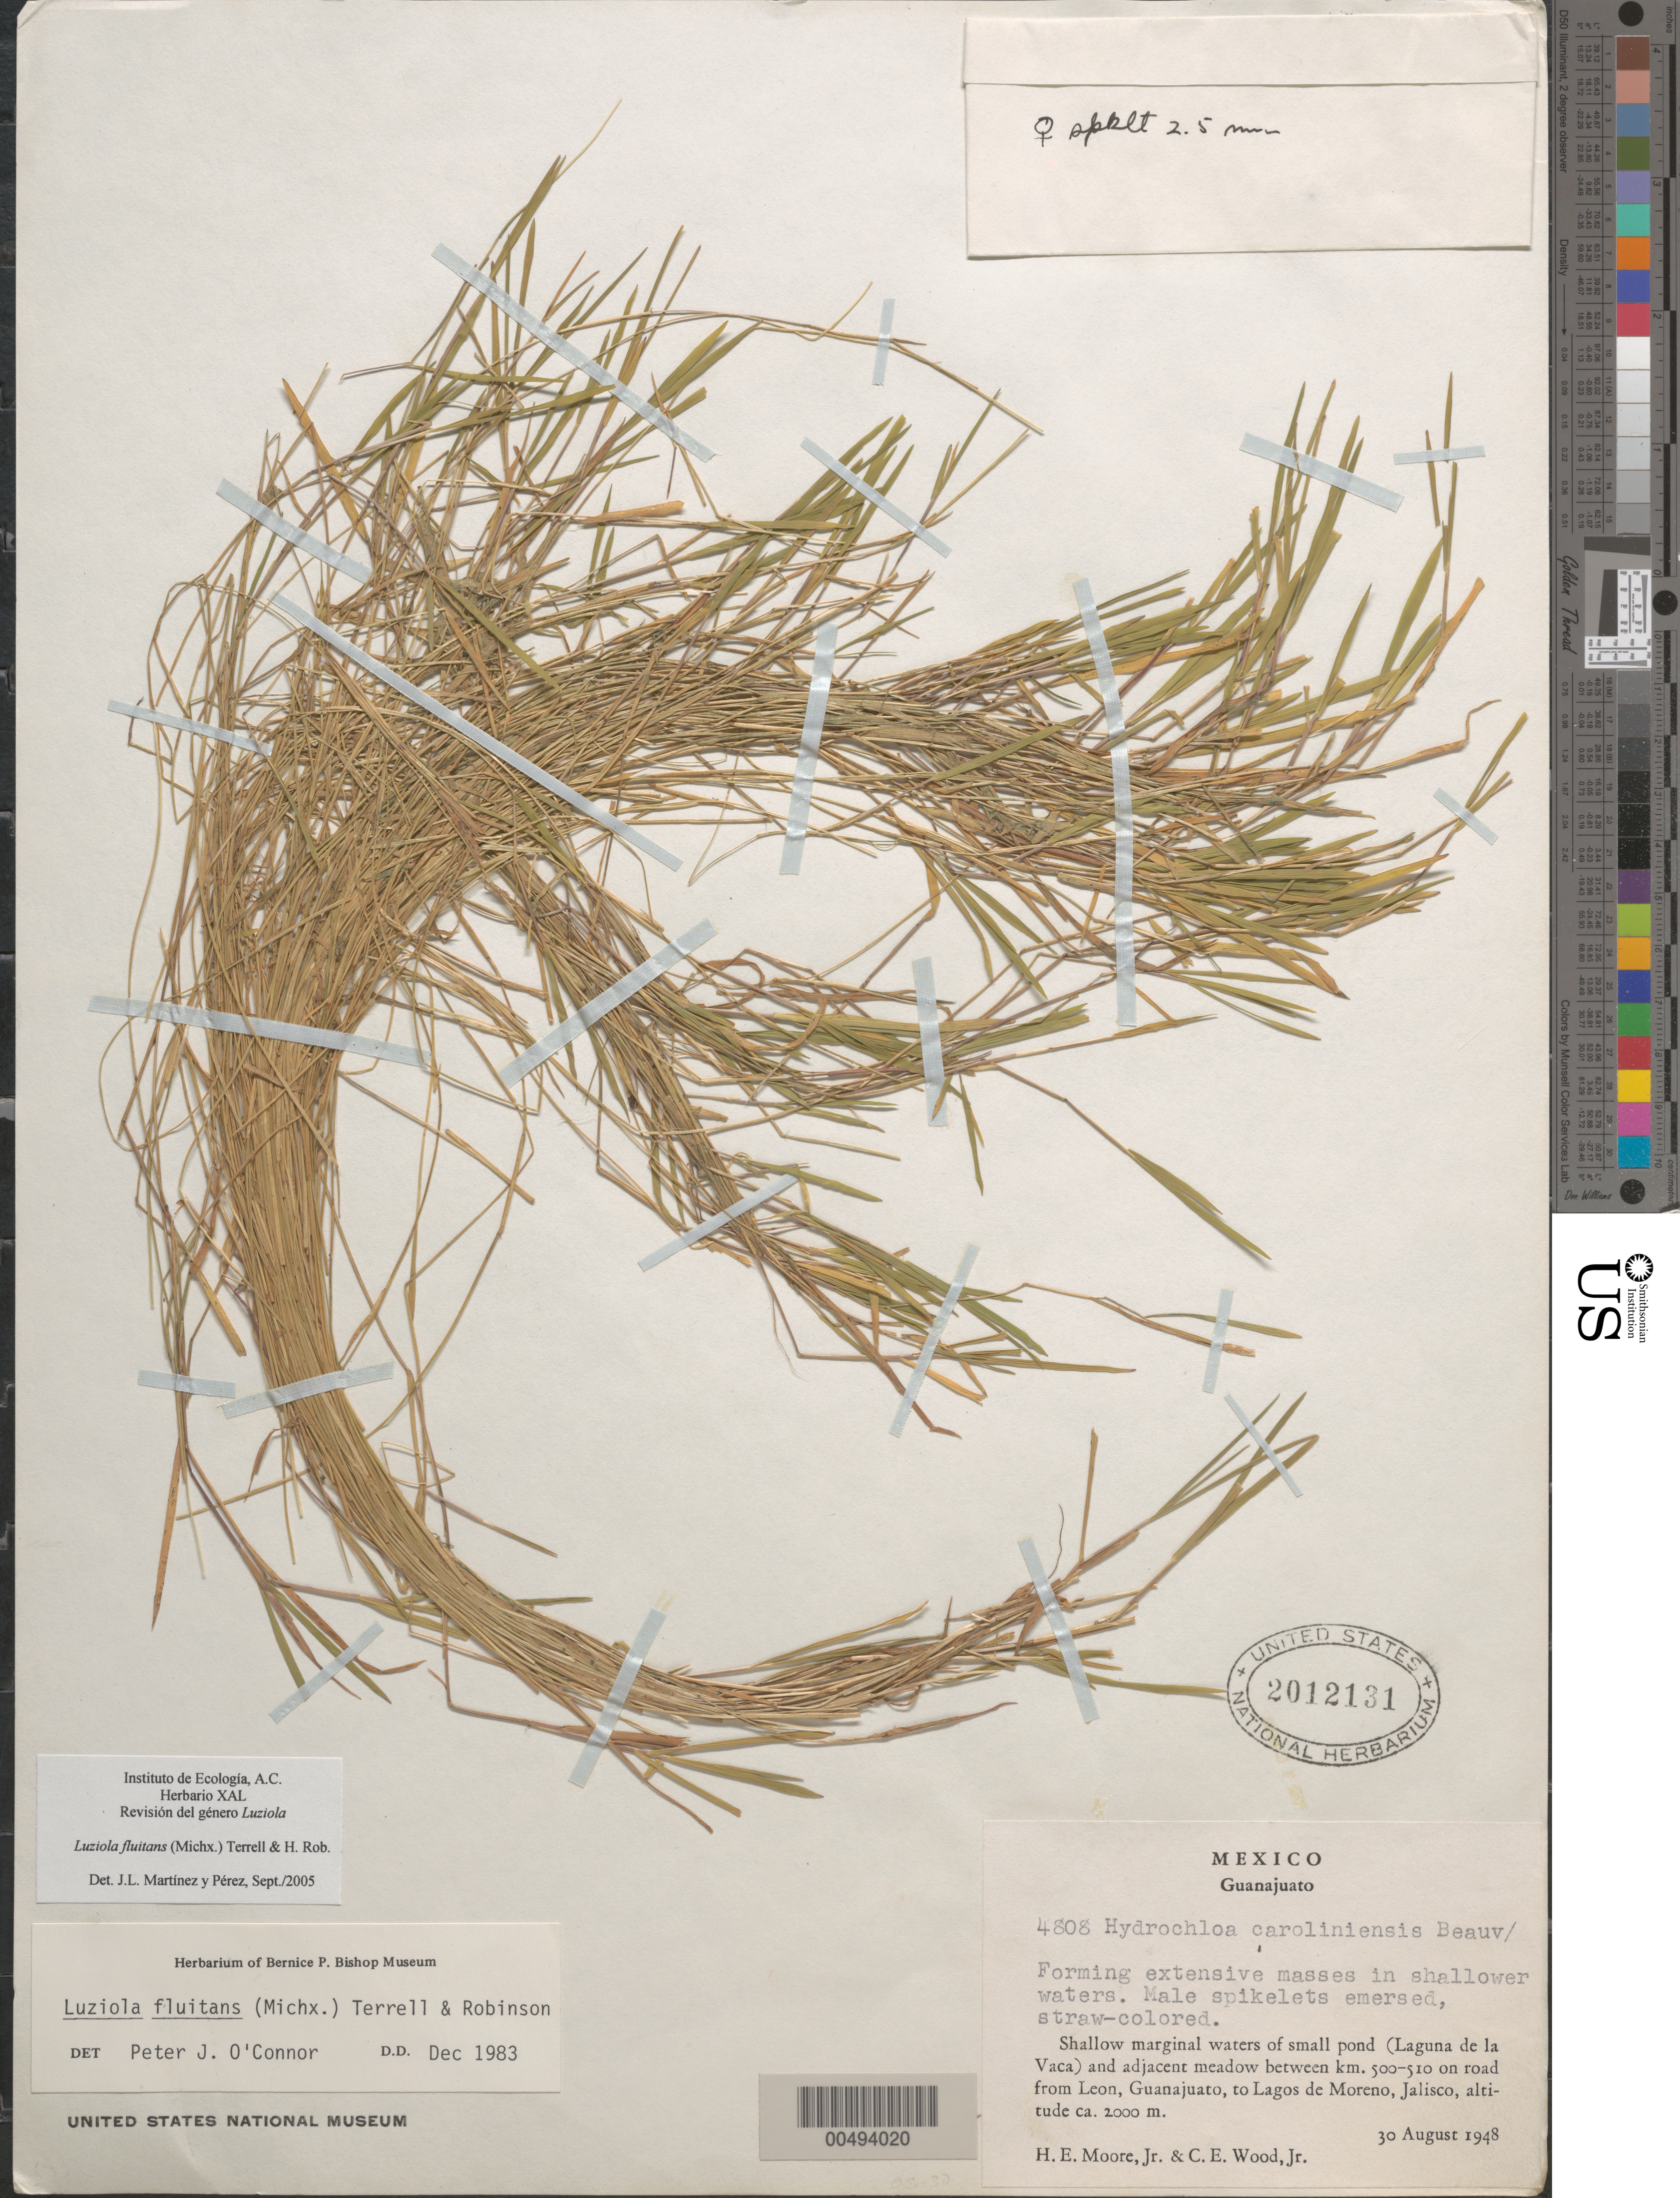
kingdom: Plantae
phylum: Tracheophyta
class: Liliopsida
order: Poales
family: Poaceae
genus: Luziola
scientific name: Luziola fluitans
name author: (Michx.) Terrell & H. Rob.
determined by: O'Connor, P. J.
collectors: H. E. Moore, J. Wood & C. E.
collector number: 4808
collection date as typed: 30 Aug 1948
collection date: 1948-08-30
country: Mexico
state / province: Guanajuato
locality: Laguna de la Vaca & adjacent meadow between km 500 - 510 on rd from Leon, Guanajuato, to Lagos de Moreno, Jalisco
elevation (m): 2000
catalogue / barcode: US 2012131